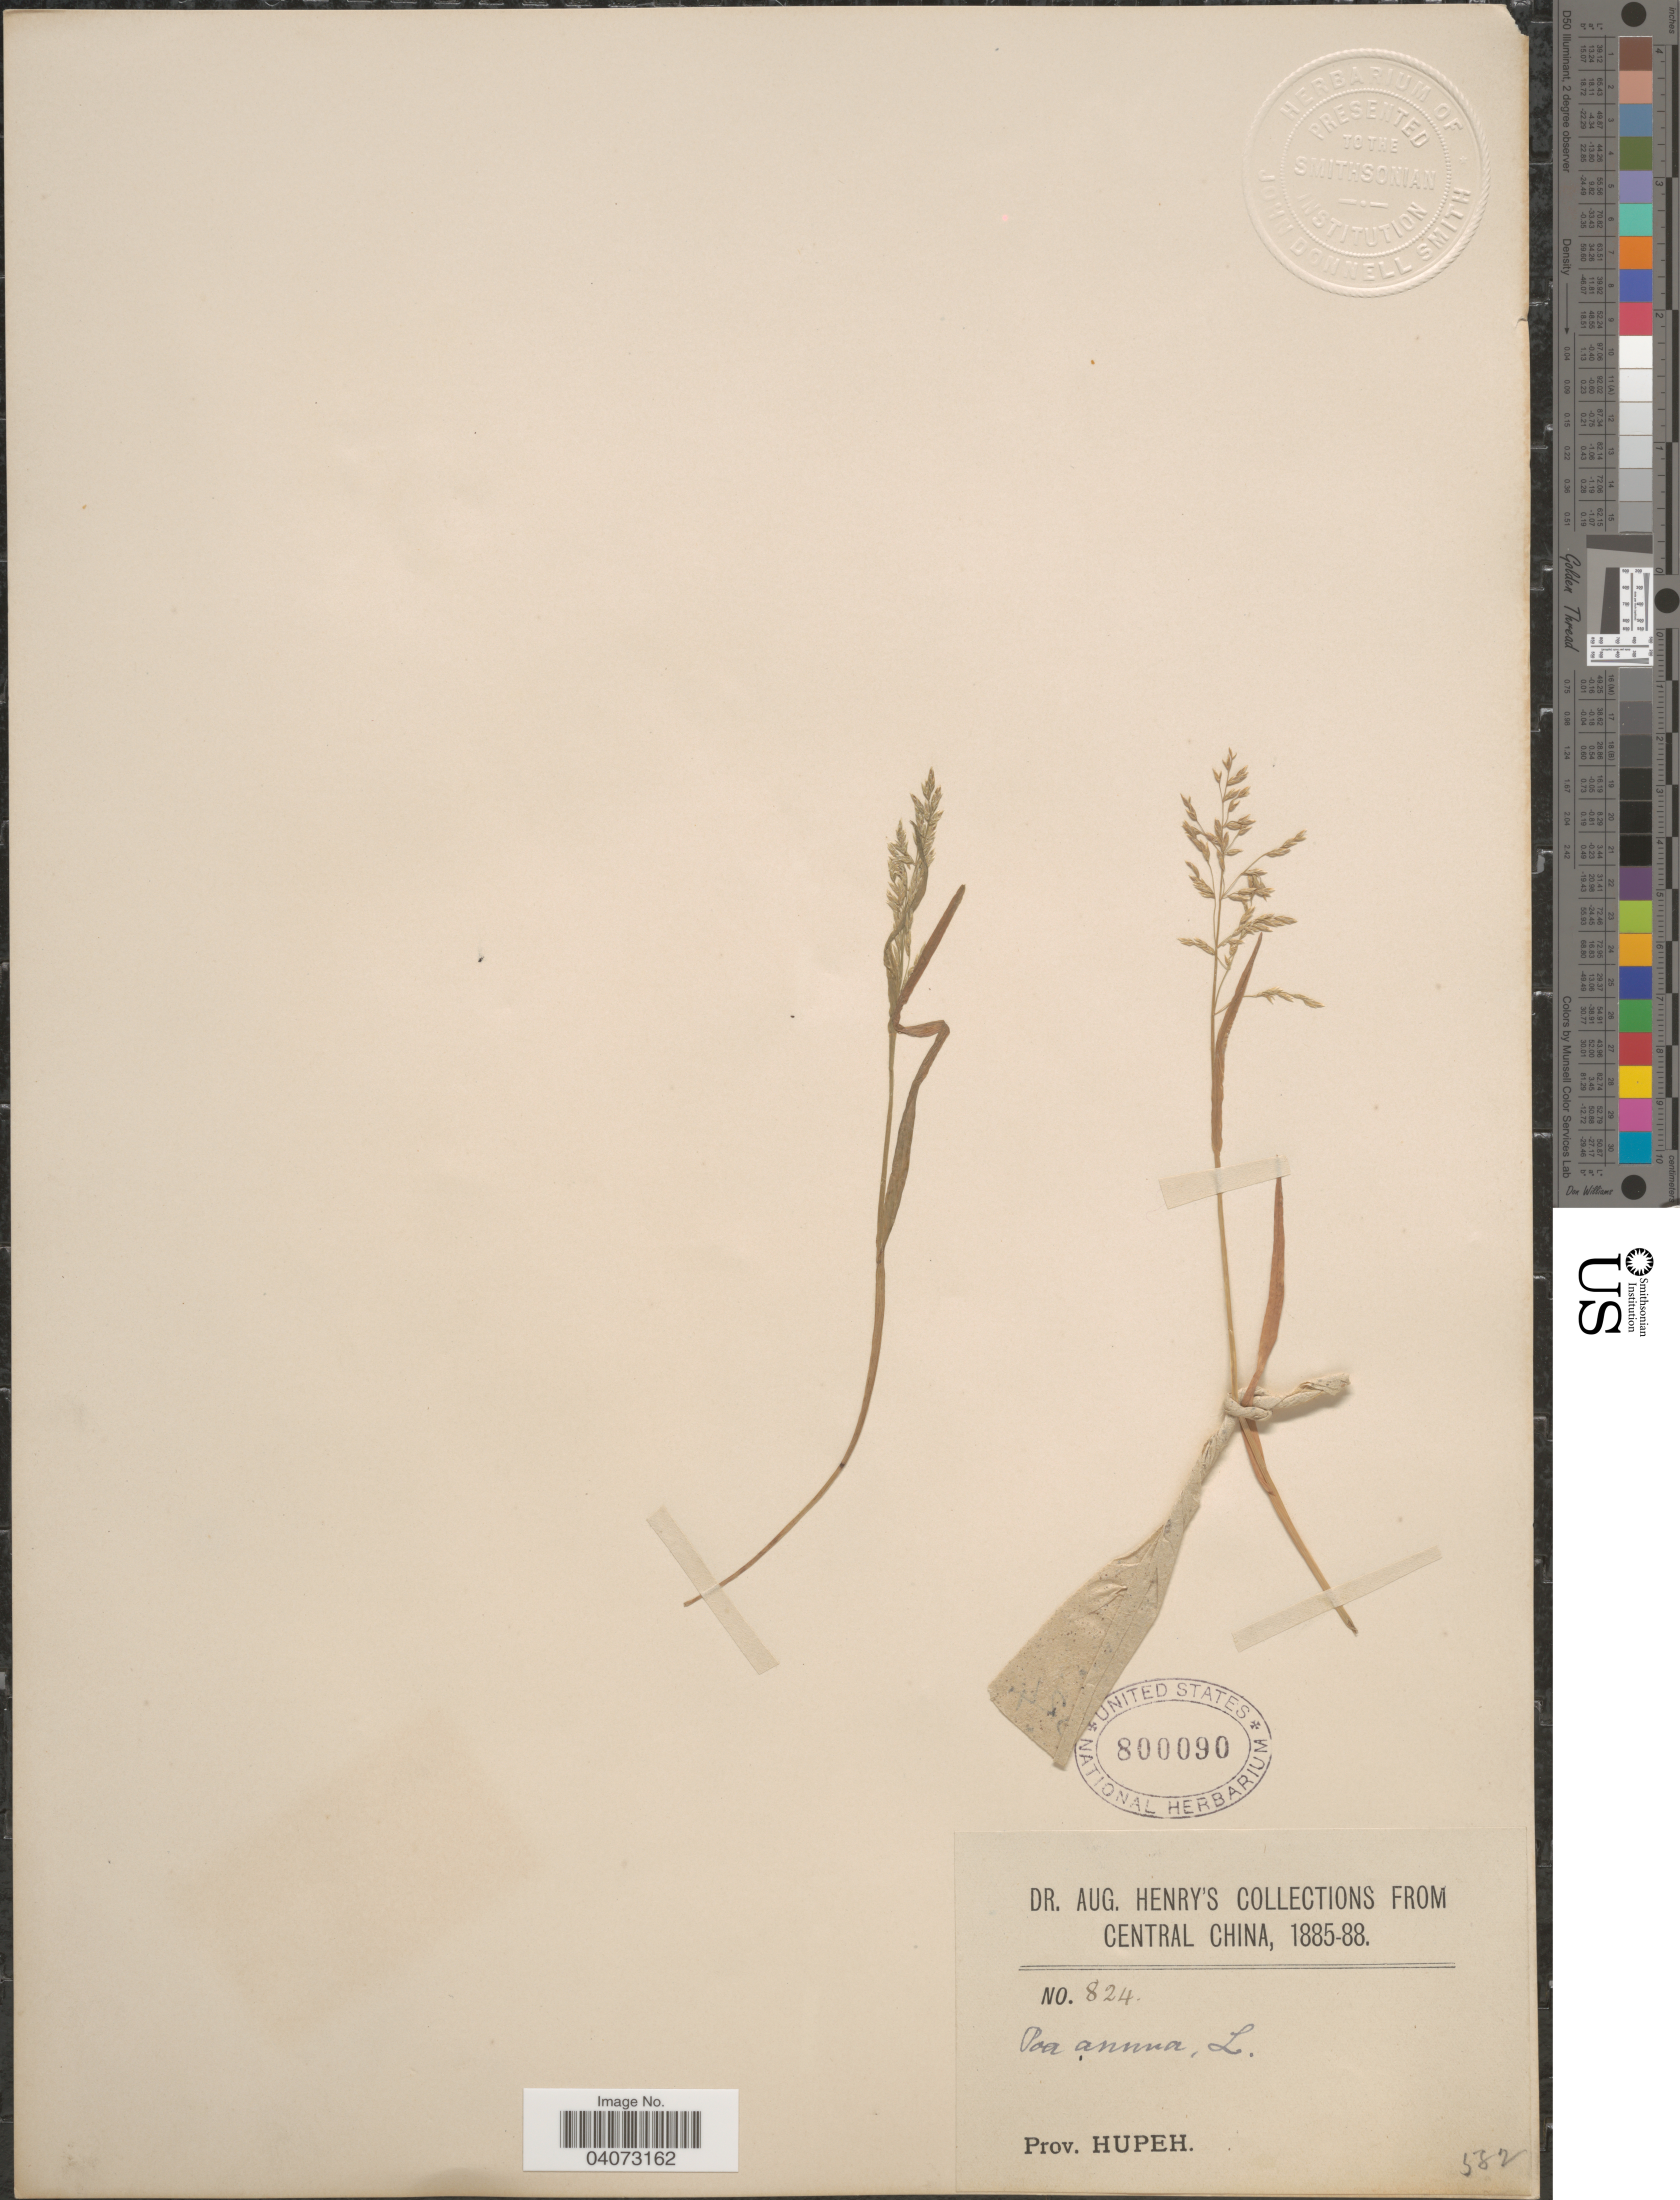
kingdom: Plantae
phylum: Tracheophyta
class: Liliopsida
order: Poales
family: Poaceae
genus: Poa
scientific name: Poa annua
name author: L.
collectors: A. Henry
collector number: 8254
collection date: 1885/1888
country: China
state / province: Hubei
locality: Central China. Prov. Hupeh.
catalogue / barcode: US 800090